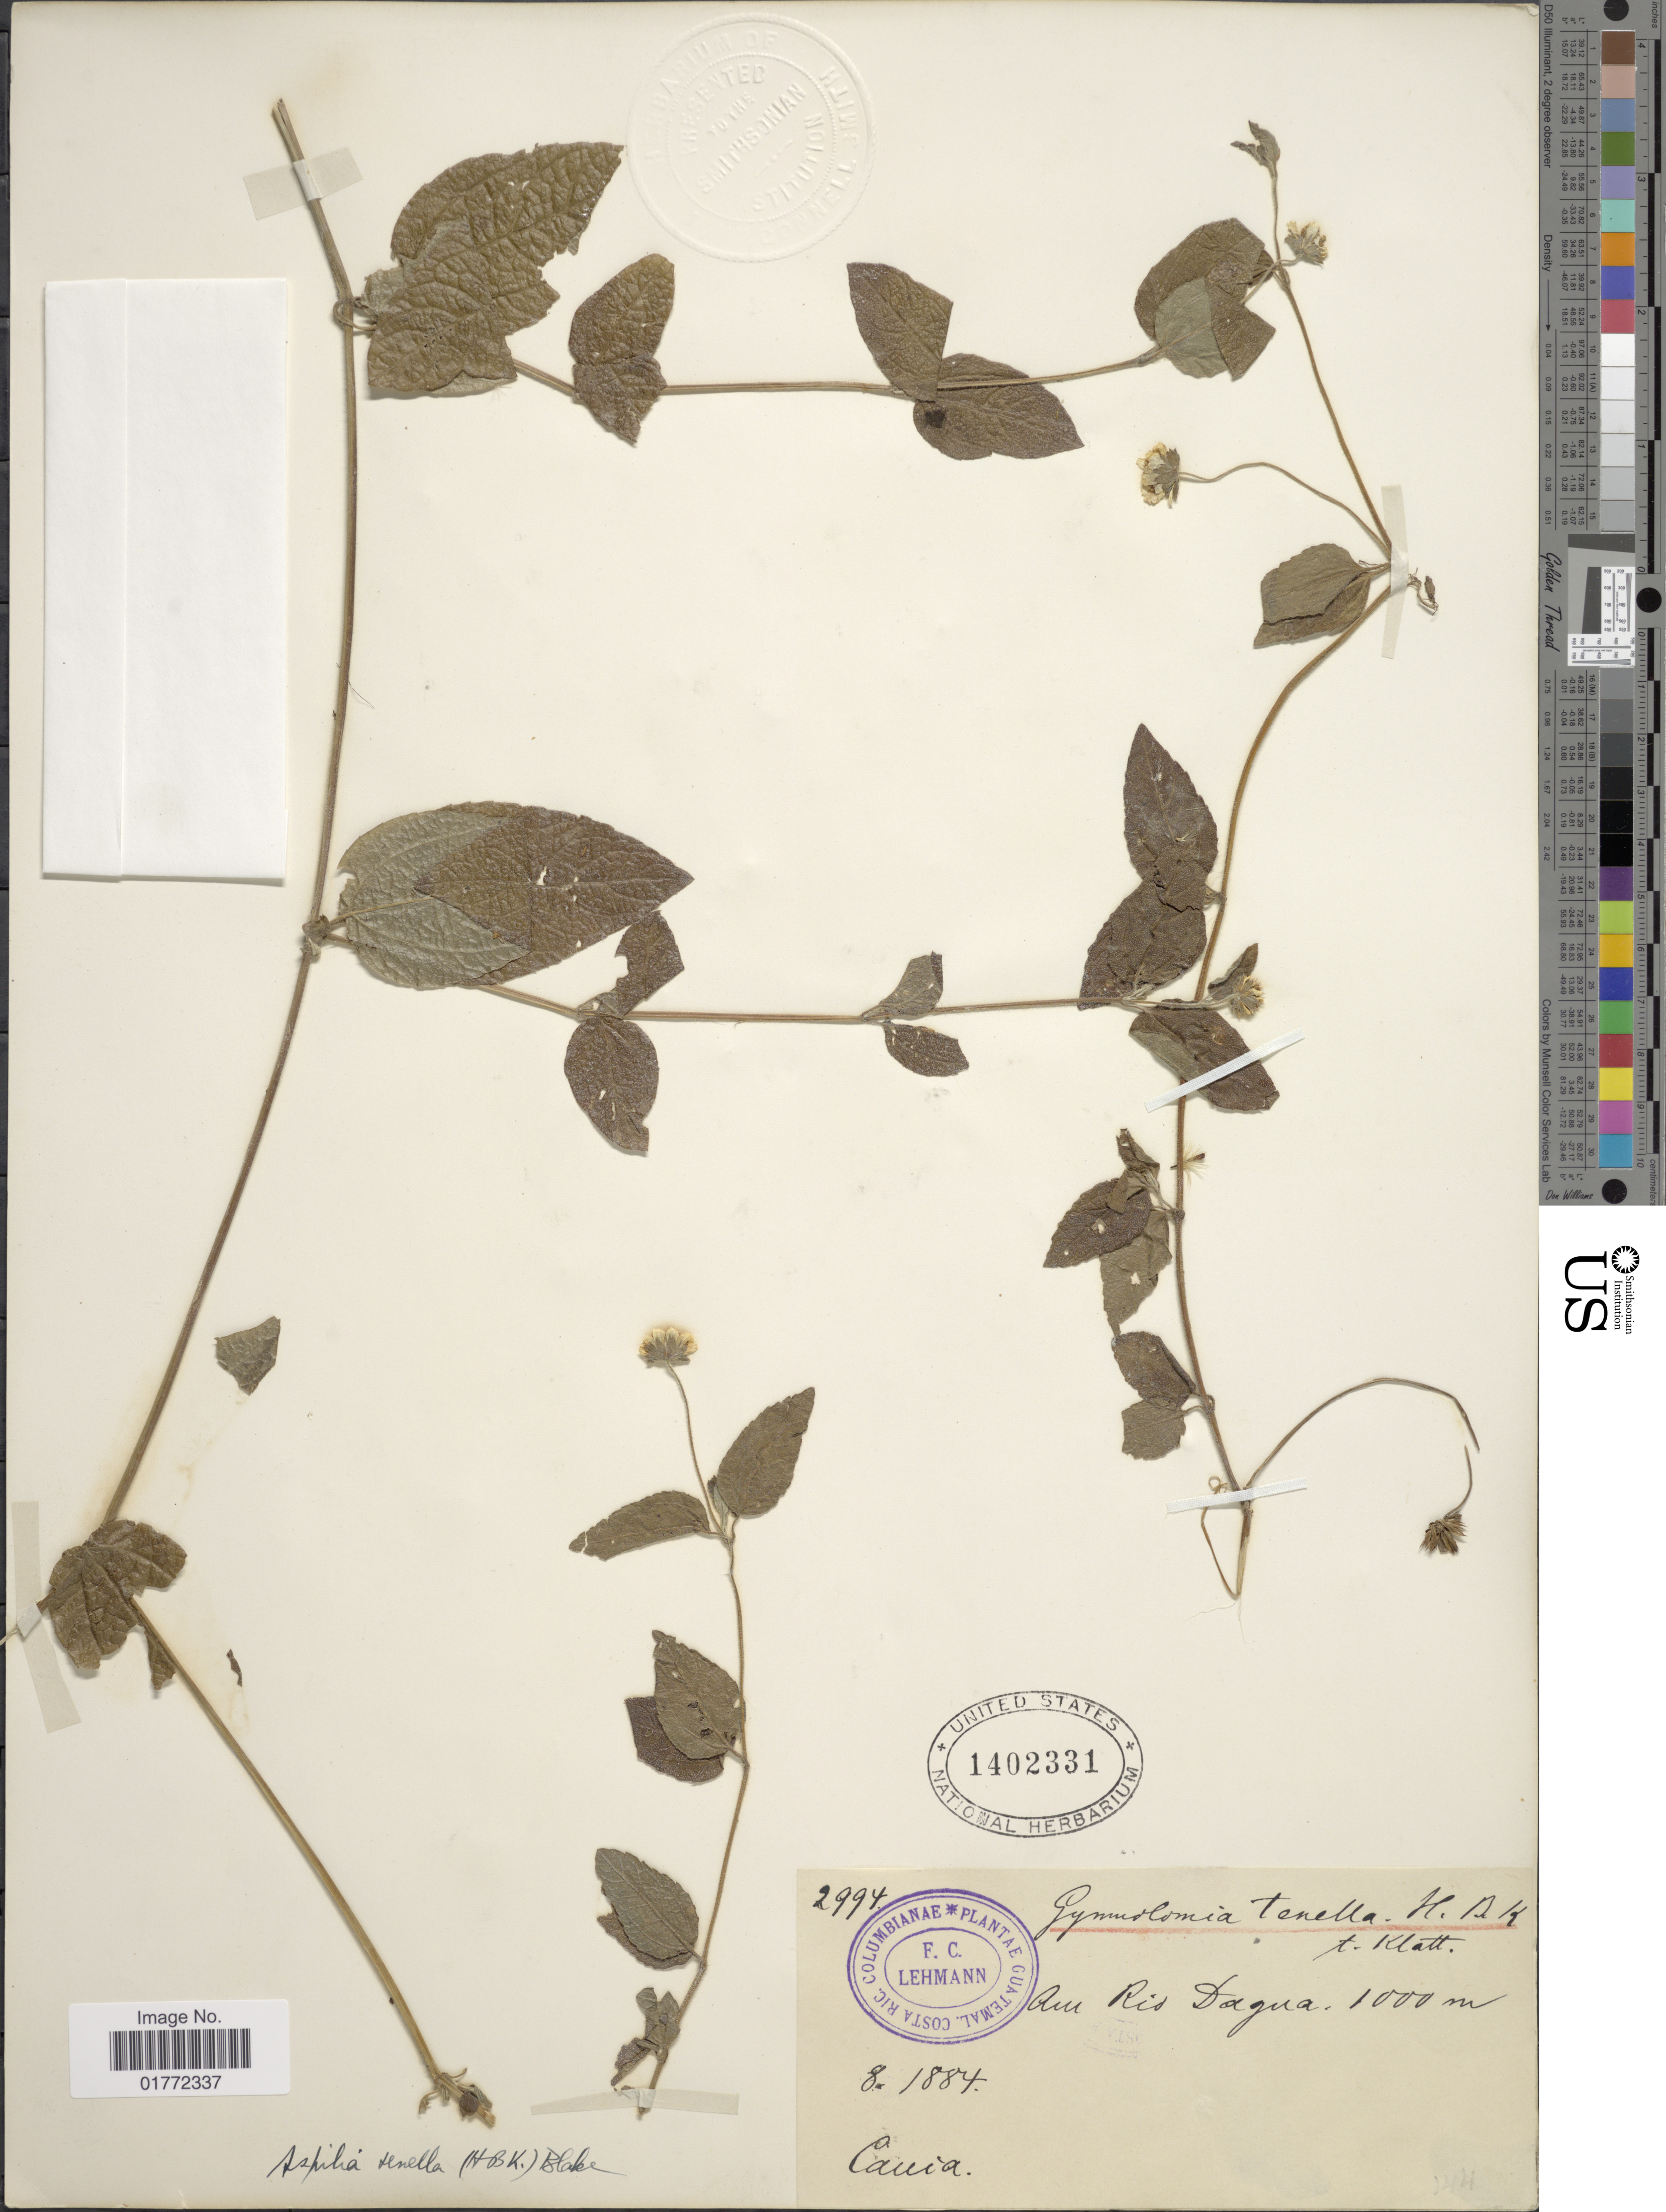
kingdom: Plantae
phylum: Tracheophyta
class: Magnoliopsida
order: Asterales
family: Asteraceae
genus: Eleutheranthera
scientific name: Eleutheranthera tenella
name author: (Kunth) H. Rob.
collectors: F. C. Lehmann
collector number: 2994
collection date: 1884-08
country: Colombia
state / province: Cauca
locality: Am Rio Dagua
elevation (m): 1000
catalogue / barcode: US 1402331